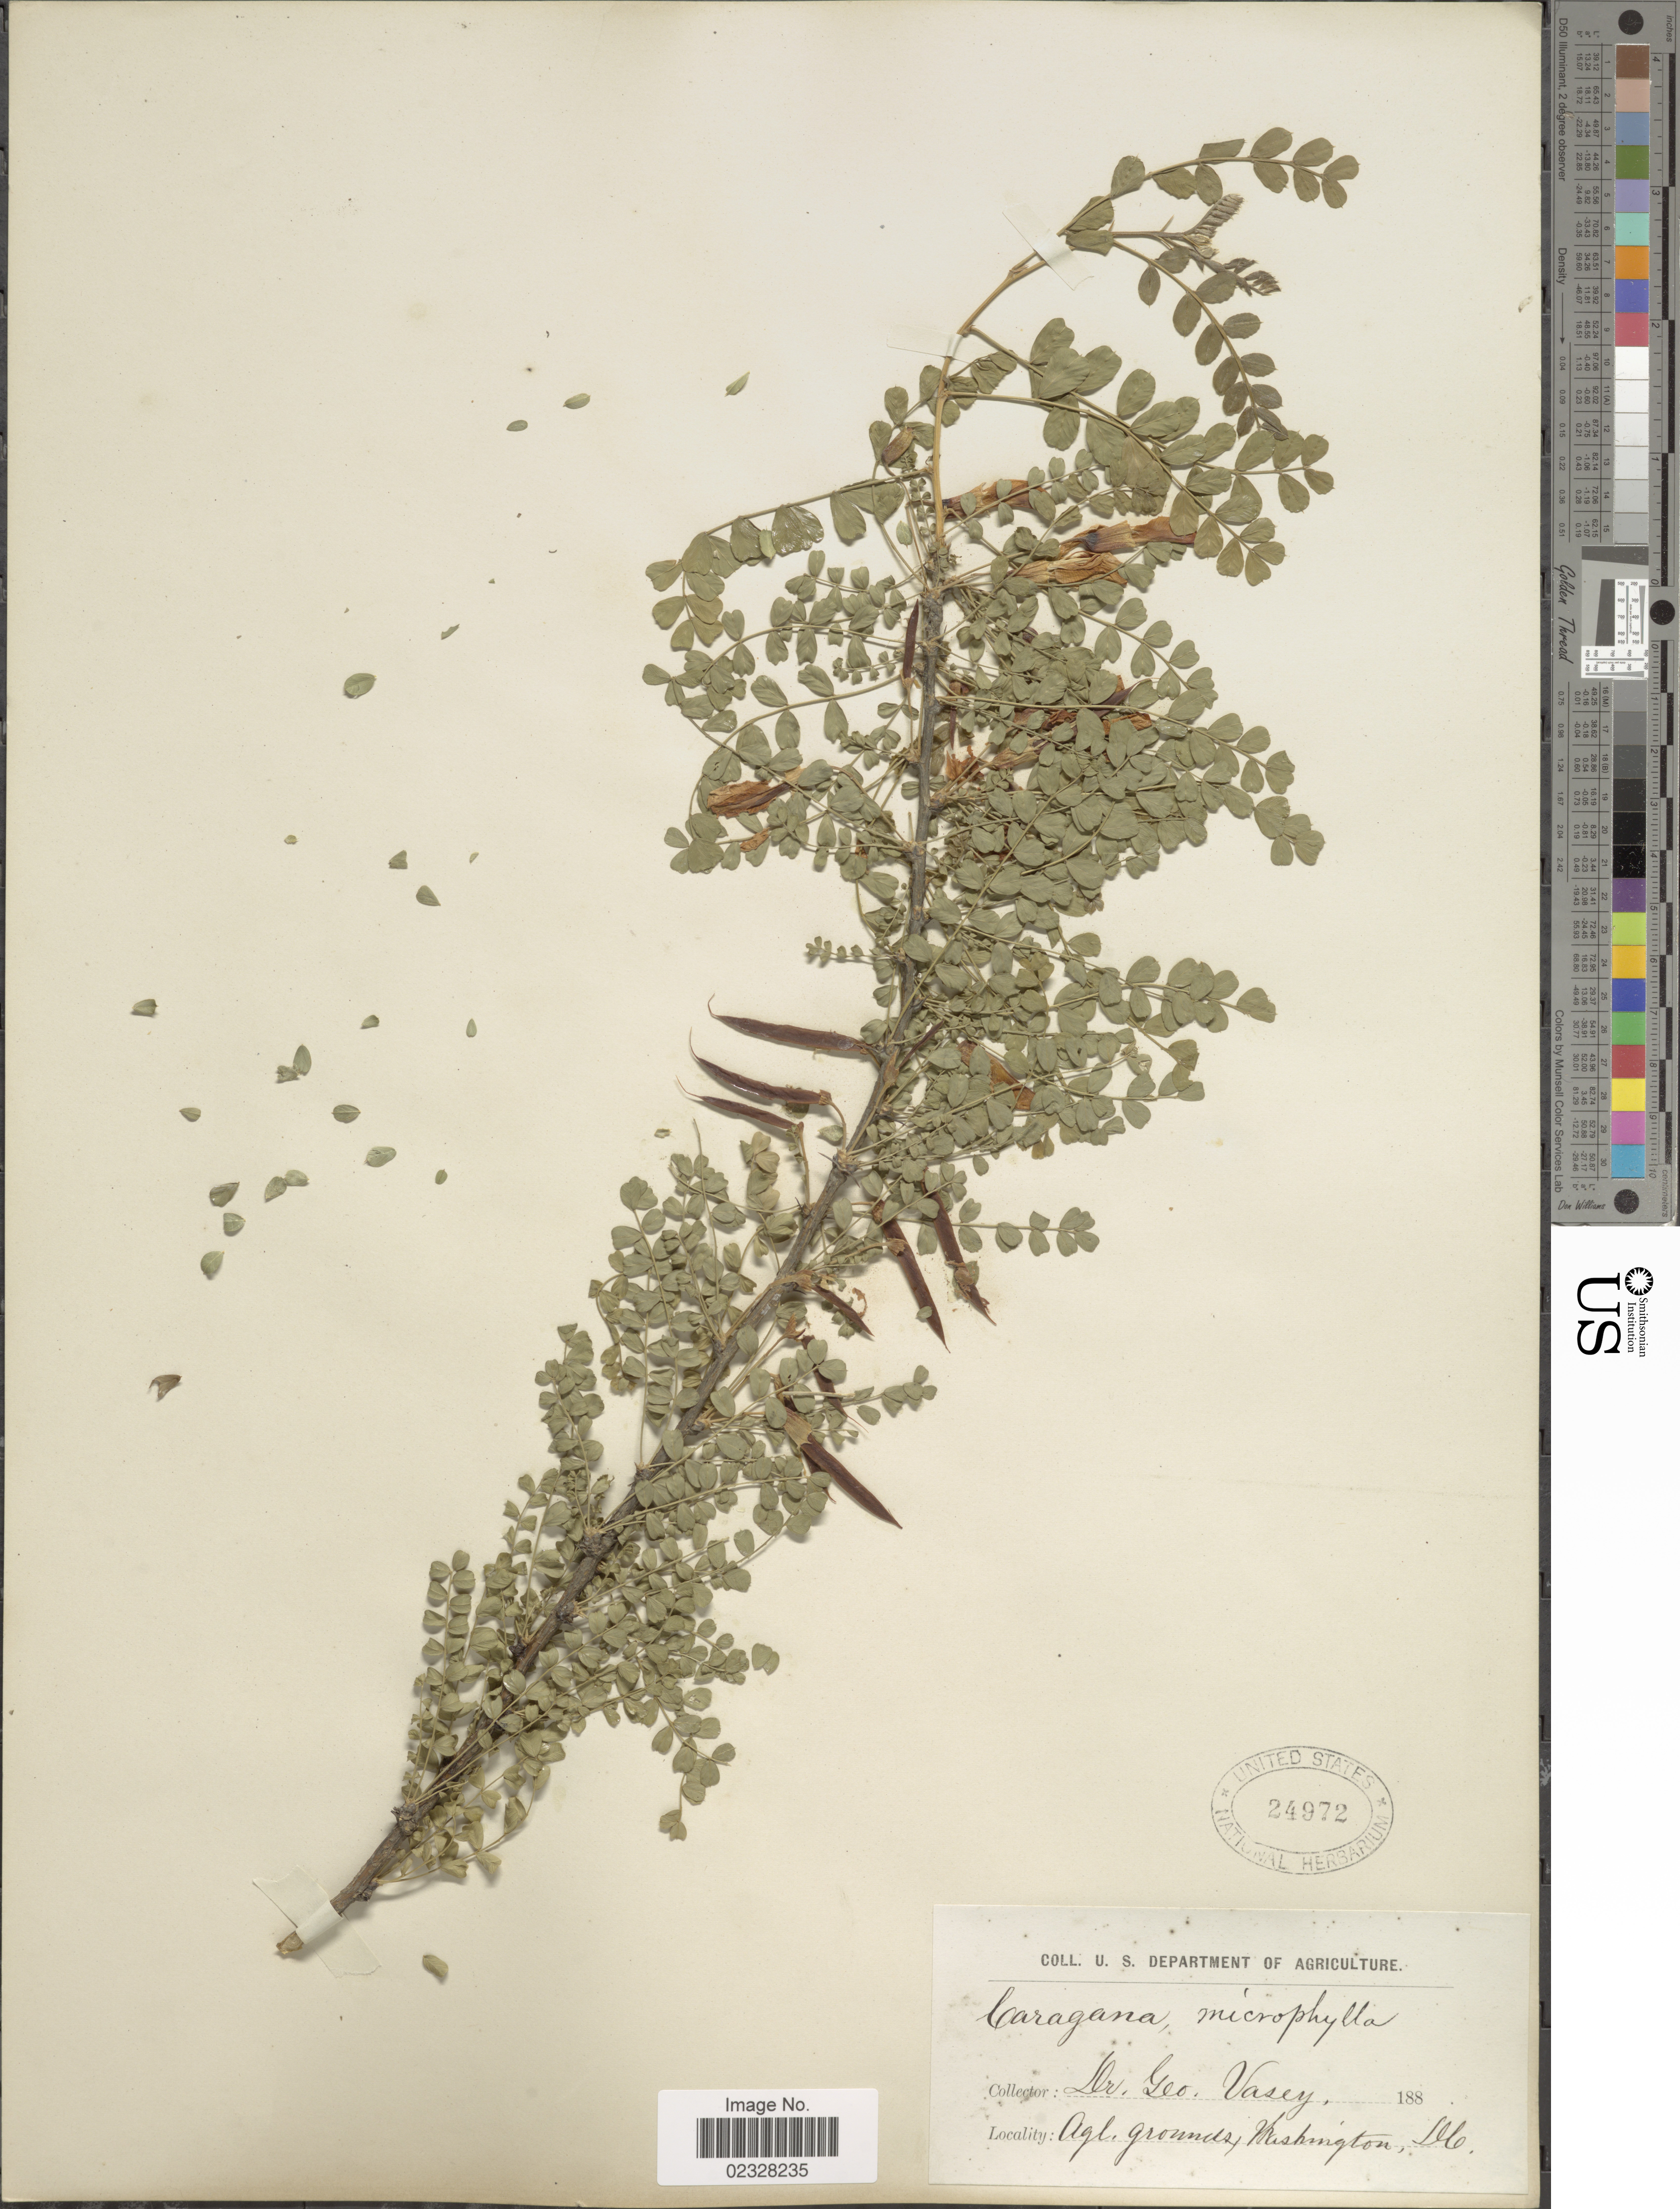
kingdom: Plantae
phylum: Tracheophyta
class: Magnoliopsida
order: Fabales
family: Fabaceae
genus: Caragana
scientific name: Caragana microphylla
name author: Lam.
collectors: G. Vasey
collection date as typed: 188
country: United States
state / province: District of Columbia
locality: Agl. grounds, Washington, D.C.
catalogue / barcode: US 24972